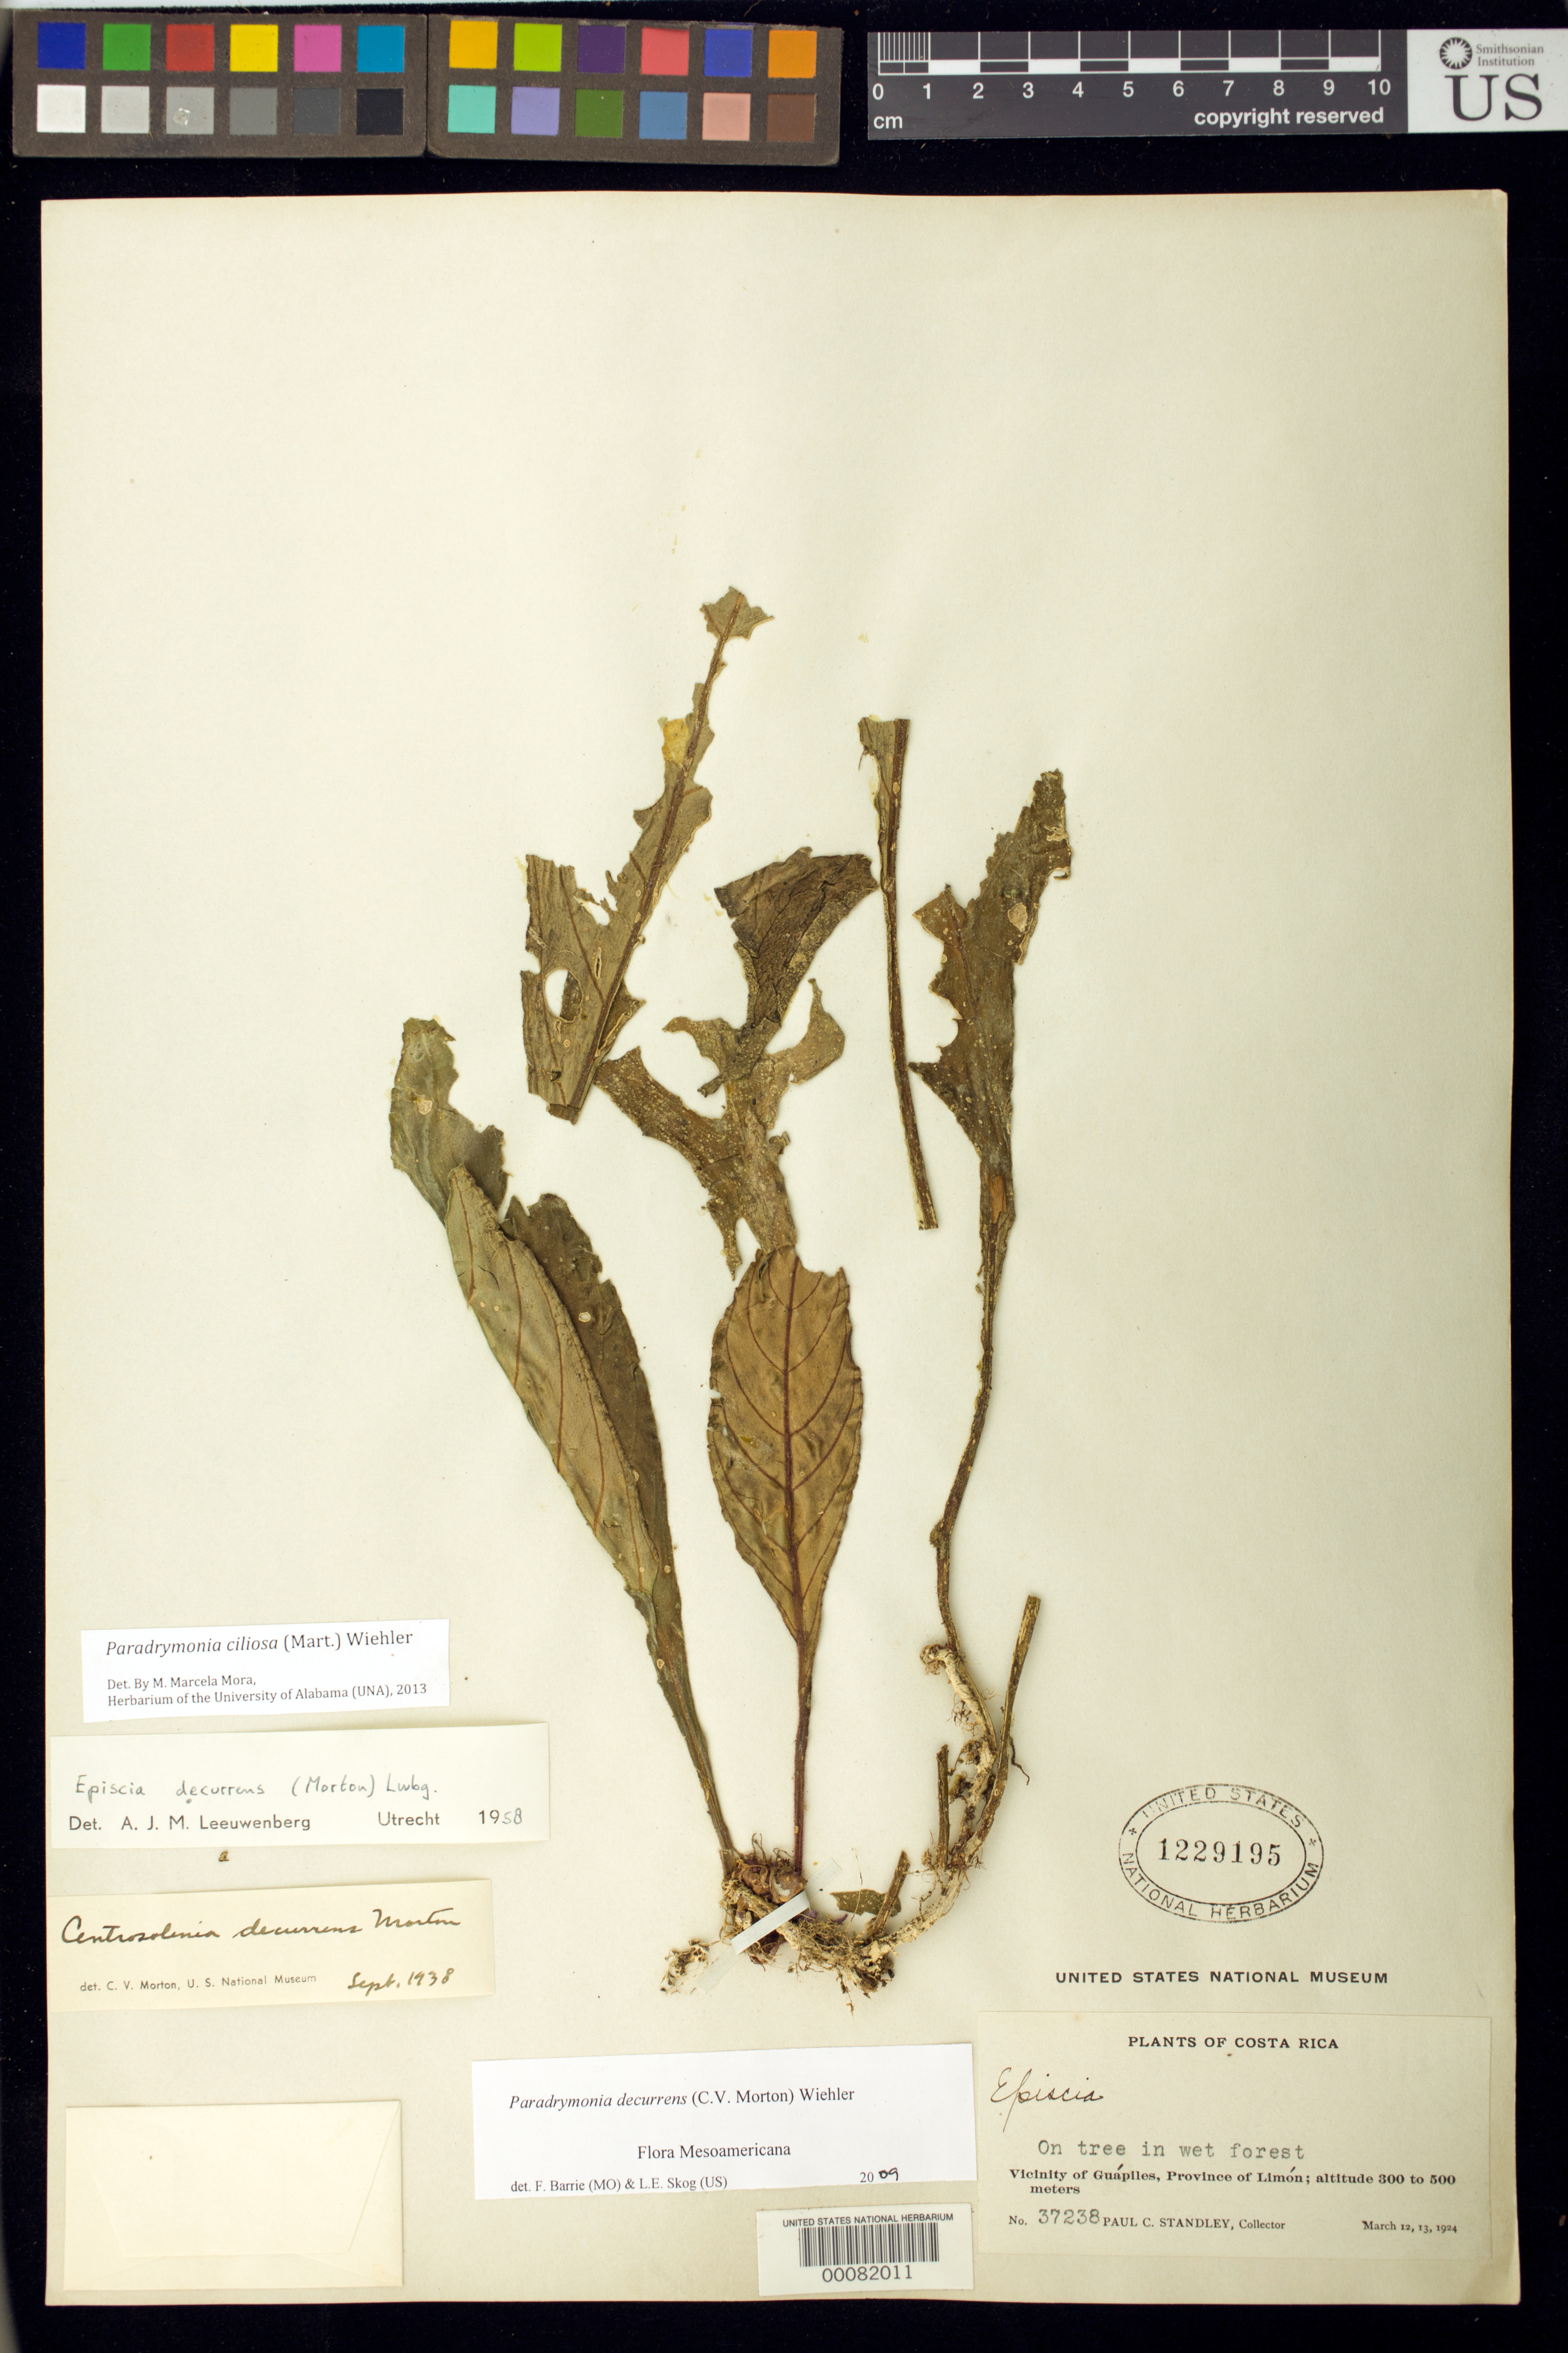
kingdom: Plantae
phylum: Tracheophyta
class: Magnoliopsida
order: Lamiales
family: Gesneriaceae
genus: Paradrymonia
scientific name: Paradrymonia ciliosa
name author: (Mart.) Wiehler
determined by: Mora, M. Marcela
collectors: P. C. Standley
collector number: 37238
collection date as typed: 12-13 Mar 1924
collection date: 1924-03-12/1924-03-13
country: Costa Rica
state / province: Limón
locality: Vicinity of Guapiles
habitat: On tree in wet forest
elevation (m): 300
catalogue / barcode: US 1229195